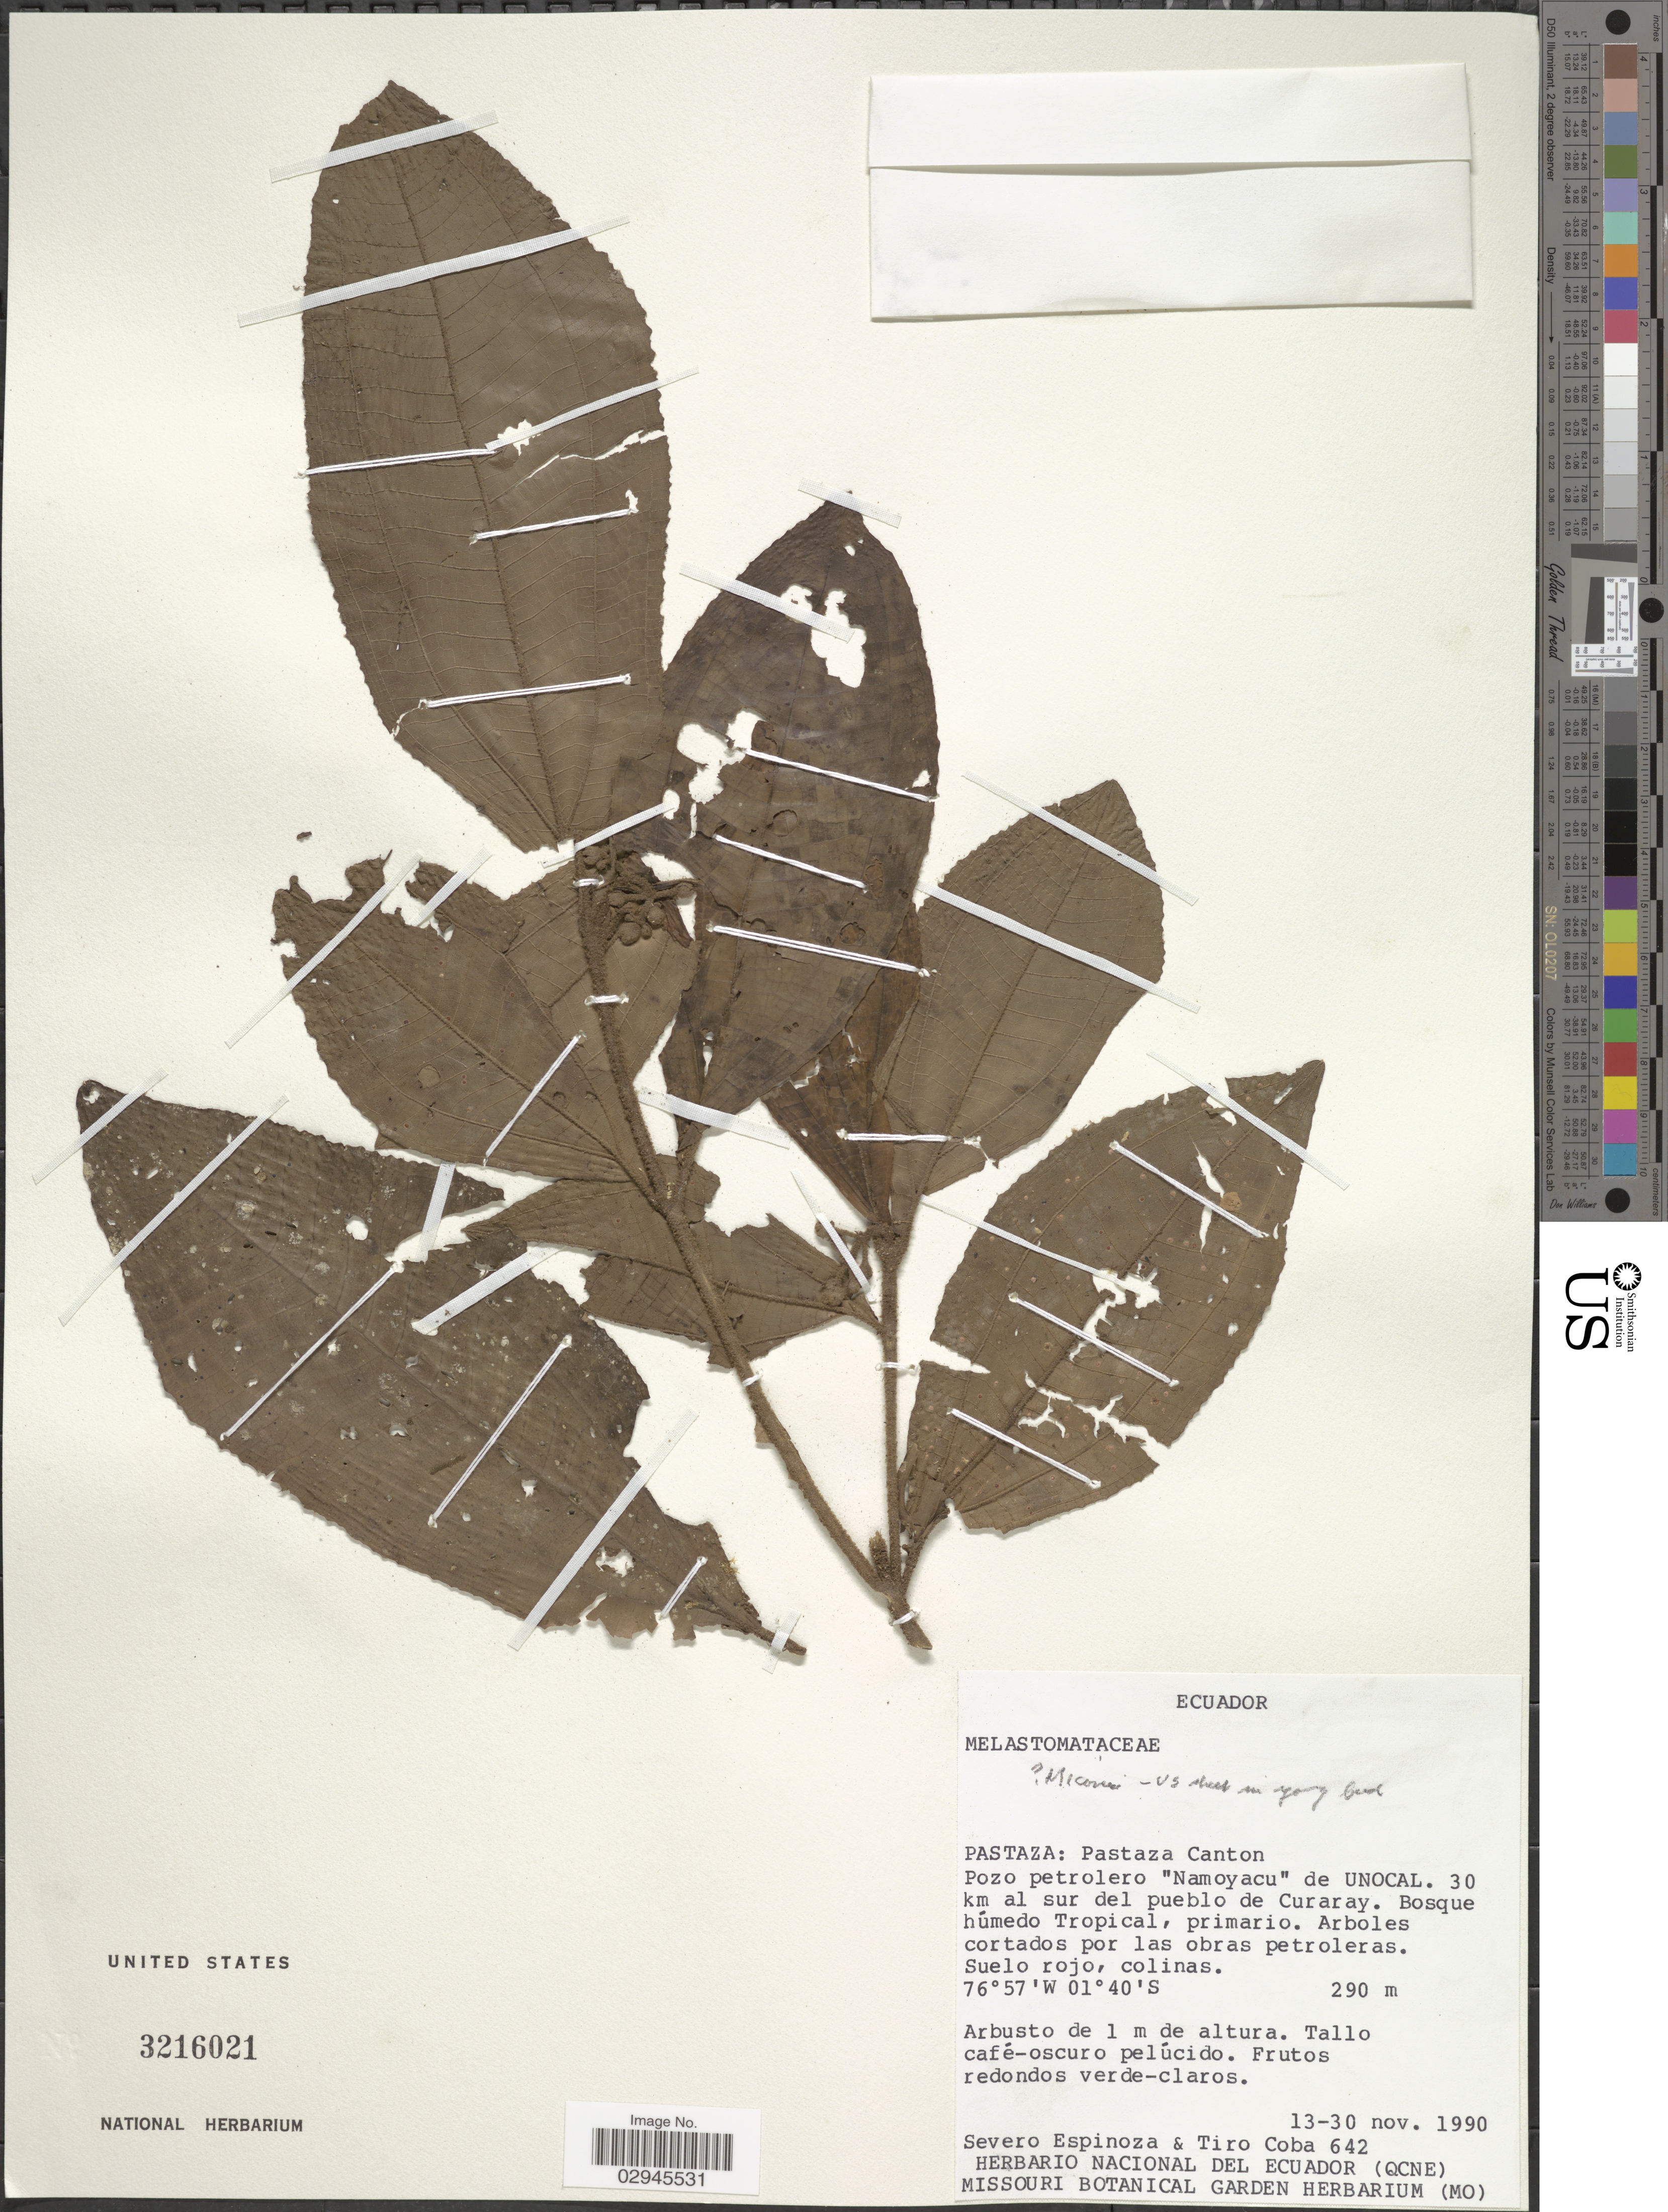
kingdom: Plantae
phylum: Tracheophyta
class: Magnoliopsida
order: Myrtales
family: Melastomataceae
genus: Miconia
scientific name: Miconia sp.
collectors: S. Espinoza & T. Coba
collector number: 642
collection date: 1990-11-13/1990-11-30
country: Ecuador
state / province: Pastaza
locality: Pastaza Canton. Pozo petrolero "Namoyacu" de Unocal. 30 km al sur del pueblo de Curaray.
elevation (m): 290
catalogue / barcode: US 3216021